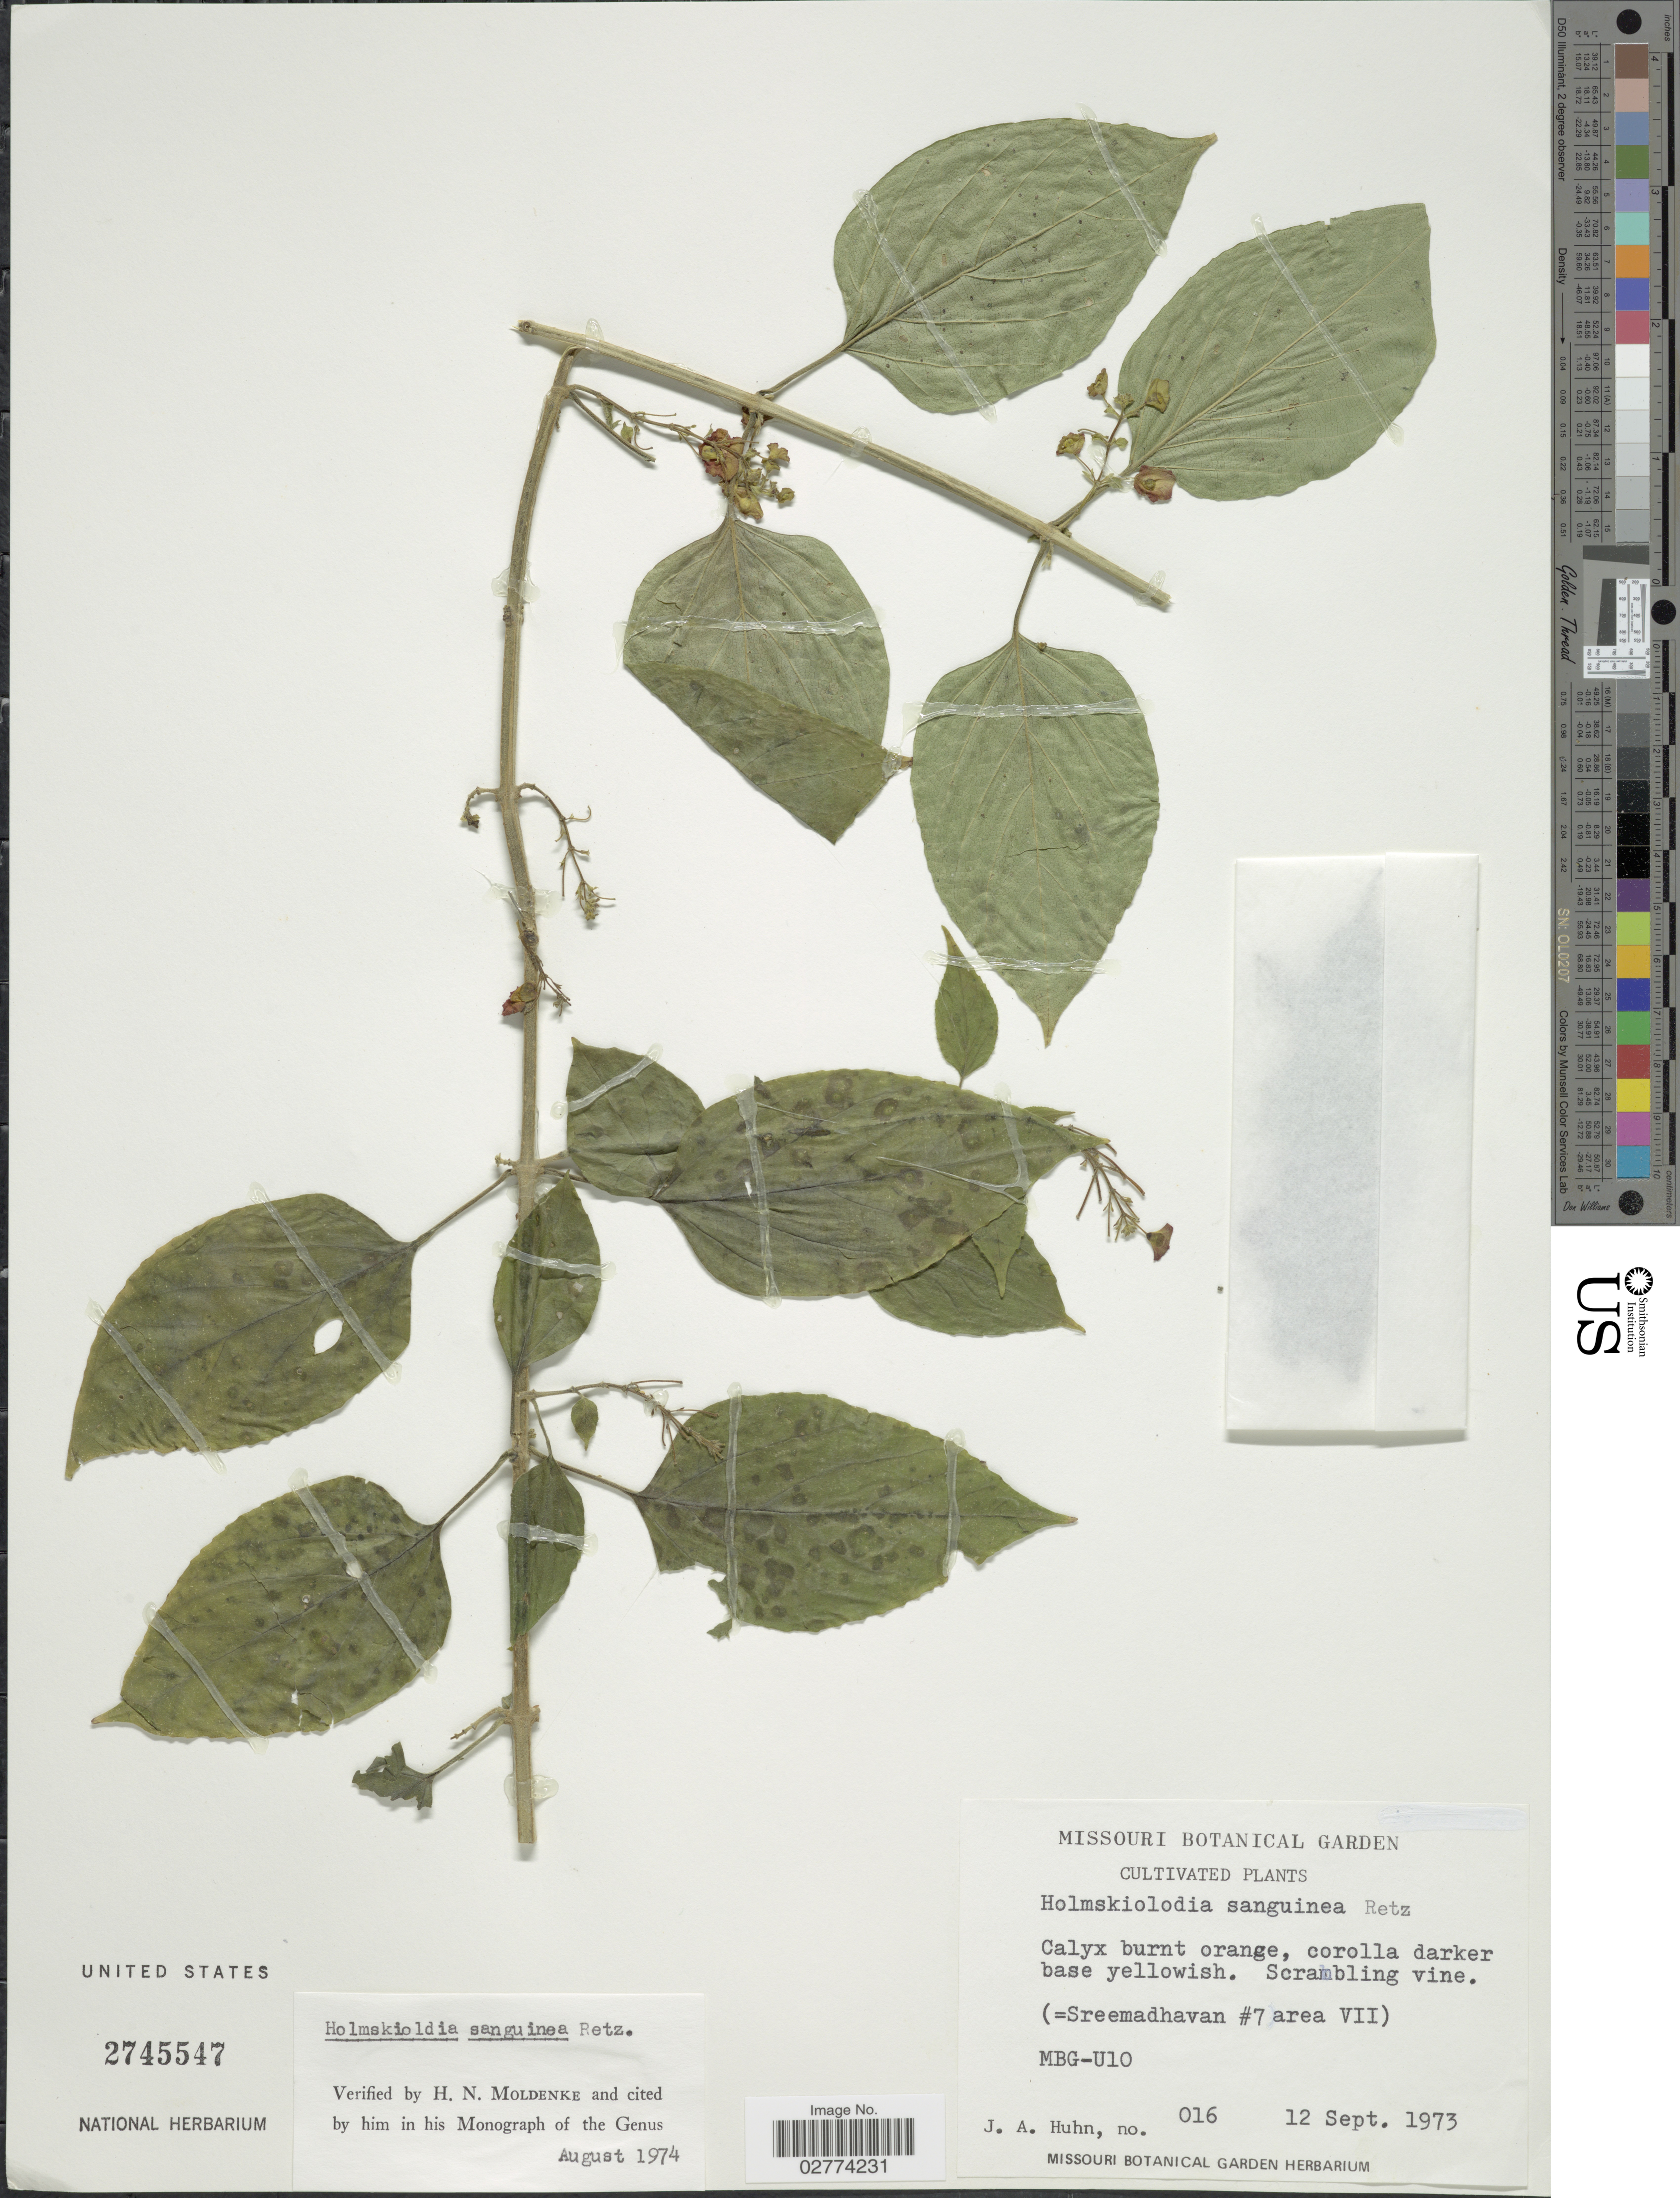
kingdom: Plantae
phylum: Tracheophyta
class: Magnoliopsida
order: Lamiales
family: Lamiaceae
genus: Holmskioldia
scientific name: Holmskioldia sanguinea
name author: Retz.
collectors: J. Huhn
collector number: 016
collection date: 1973-09-12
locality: (Sreemadhavan #7 area VII) MBG-U10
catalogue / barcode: US 2745547